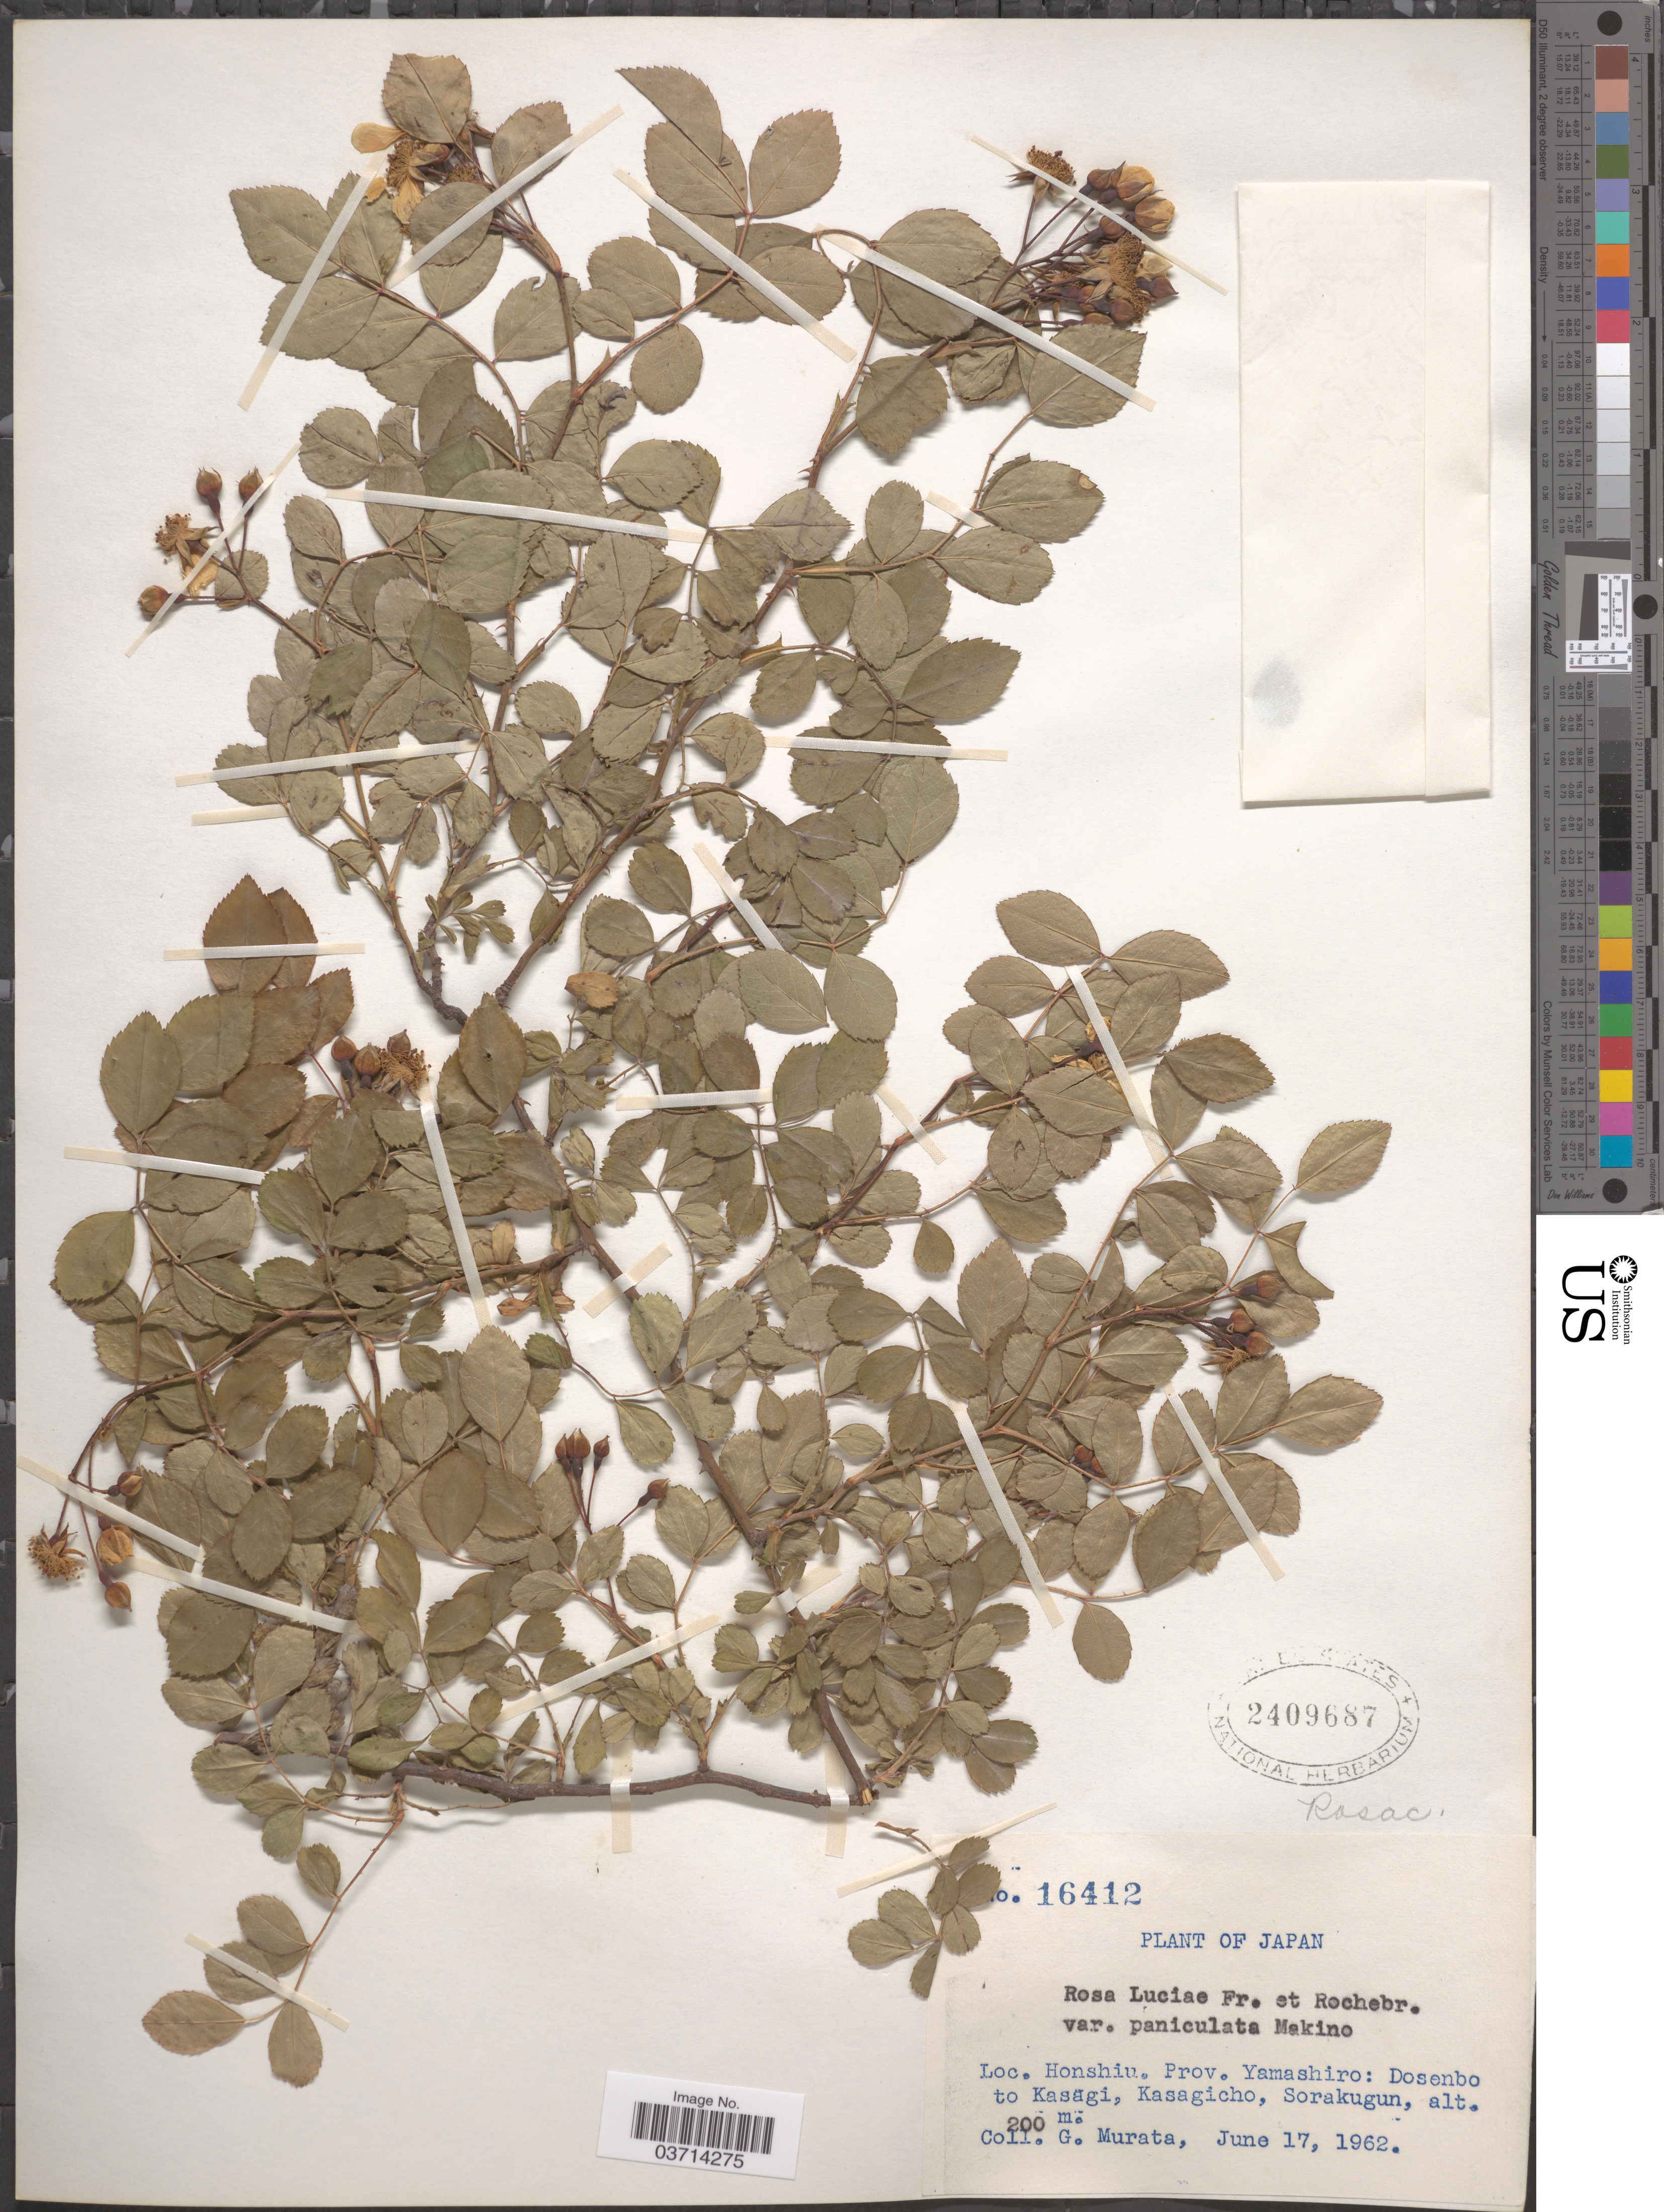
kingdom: Plantae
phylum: Tracheophyta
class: Magnoliopsida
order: Rosales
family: Rosaceae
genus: Rosa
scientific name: Rosa luciae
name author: Franch. & Rochebr.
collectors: G. Murata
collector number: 16412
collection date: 1962-06-17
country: Japan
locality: Honshiu. Prov. Yamashiro: Dosenbo to Kasagi, Kasagicho, Sorakugun.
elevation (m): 200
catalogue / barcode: US 2409687